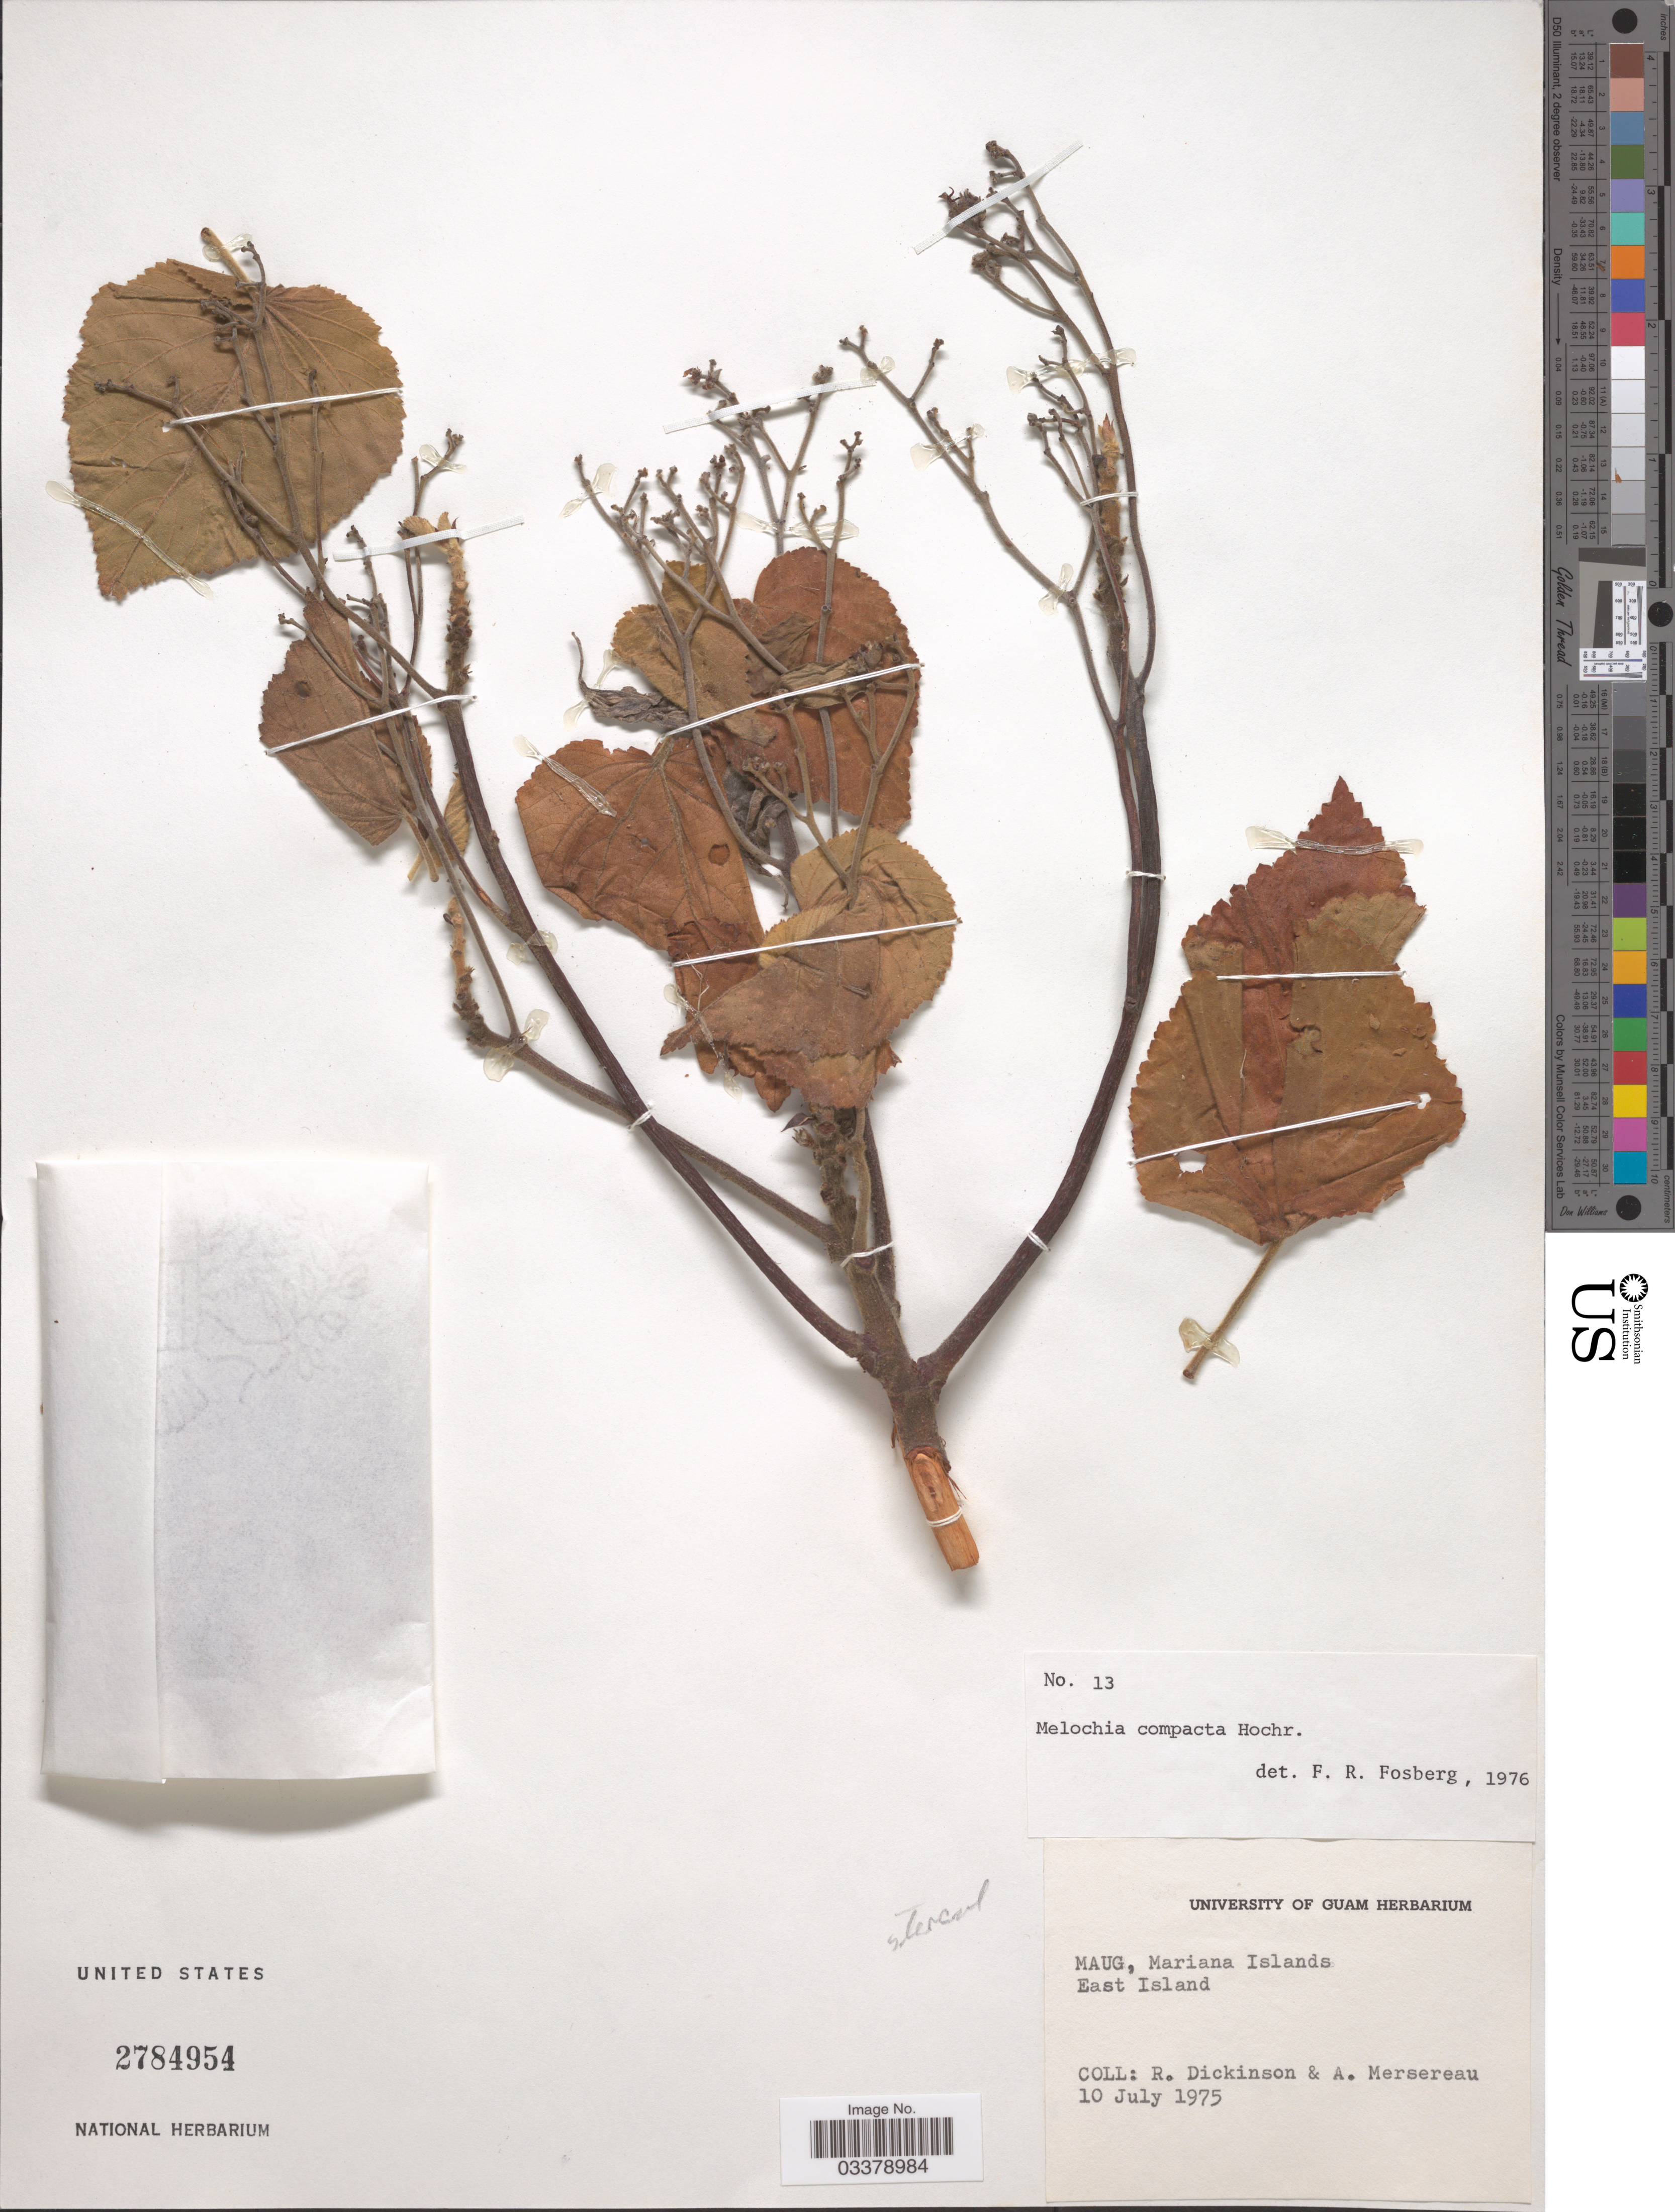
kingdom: Plantae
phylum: Tracheophyta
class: Magnoliopsida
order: Malvales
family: Malvaceae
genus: Melochia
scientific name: Melochia compacta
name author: Hochr.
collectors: R. Dickinson & A. Mersereau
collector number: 13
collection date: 1975-07-10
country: Northern Mariana Islands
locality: Maug, Mariana Islands, East Island.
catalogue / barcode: US 2784954